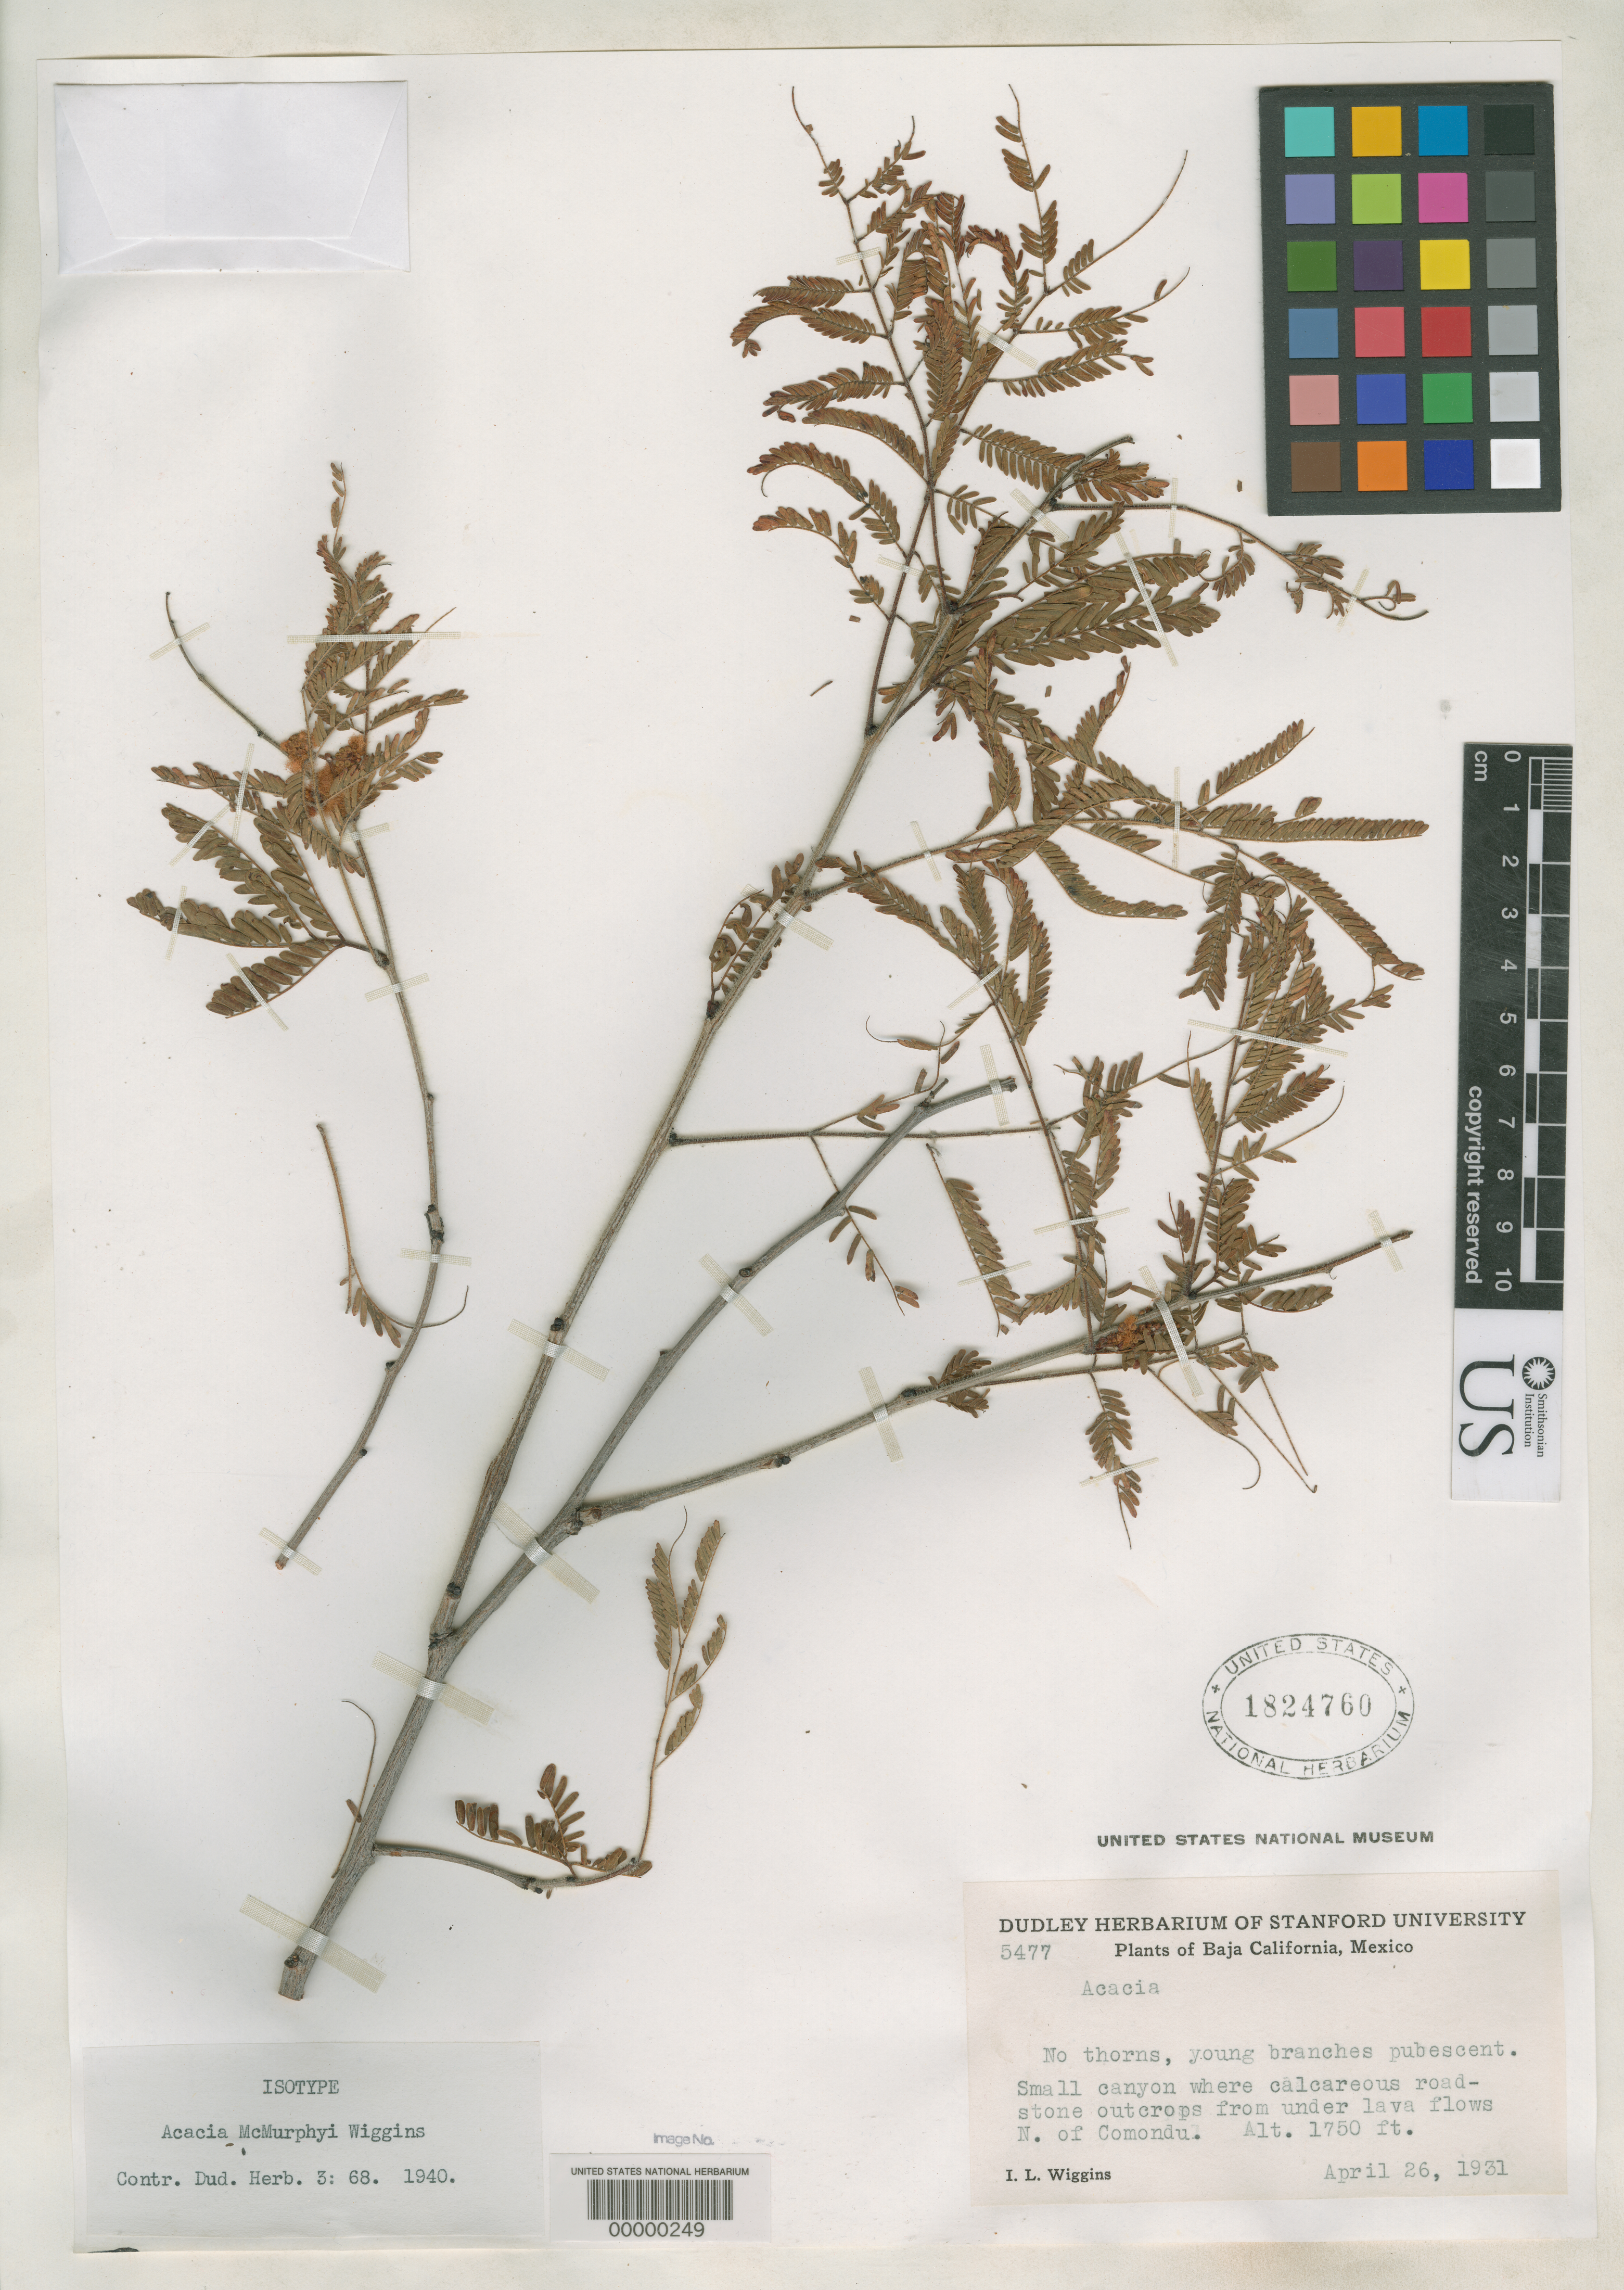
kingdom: Plantae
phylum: Tracheophyta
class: Magnoliopsida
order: Fabales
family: Fabaceae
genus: Acacia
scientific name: Acacia mcmurphyi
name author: Wiggins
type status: Isotype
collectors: I. L. Wiggins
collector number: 5477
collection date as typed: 26 Apr 1931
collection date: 1931-04-26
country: Mexico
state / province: Baja California Sur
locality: Comondu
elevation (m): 533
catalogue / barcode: US 1824760